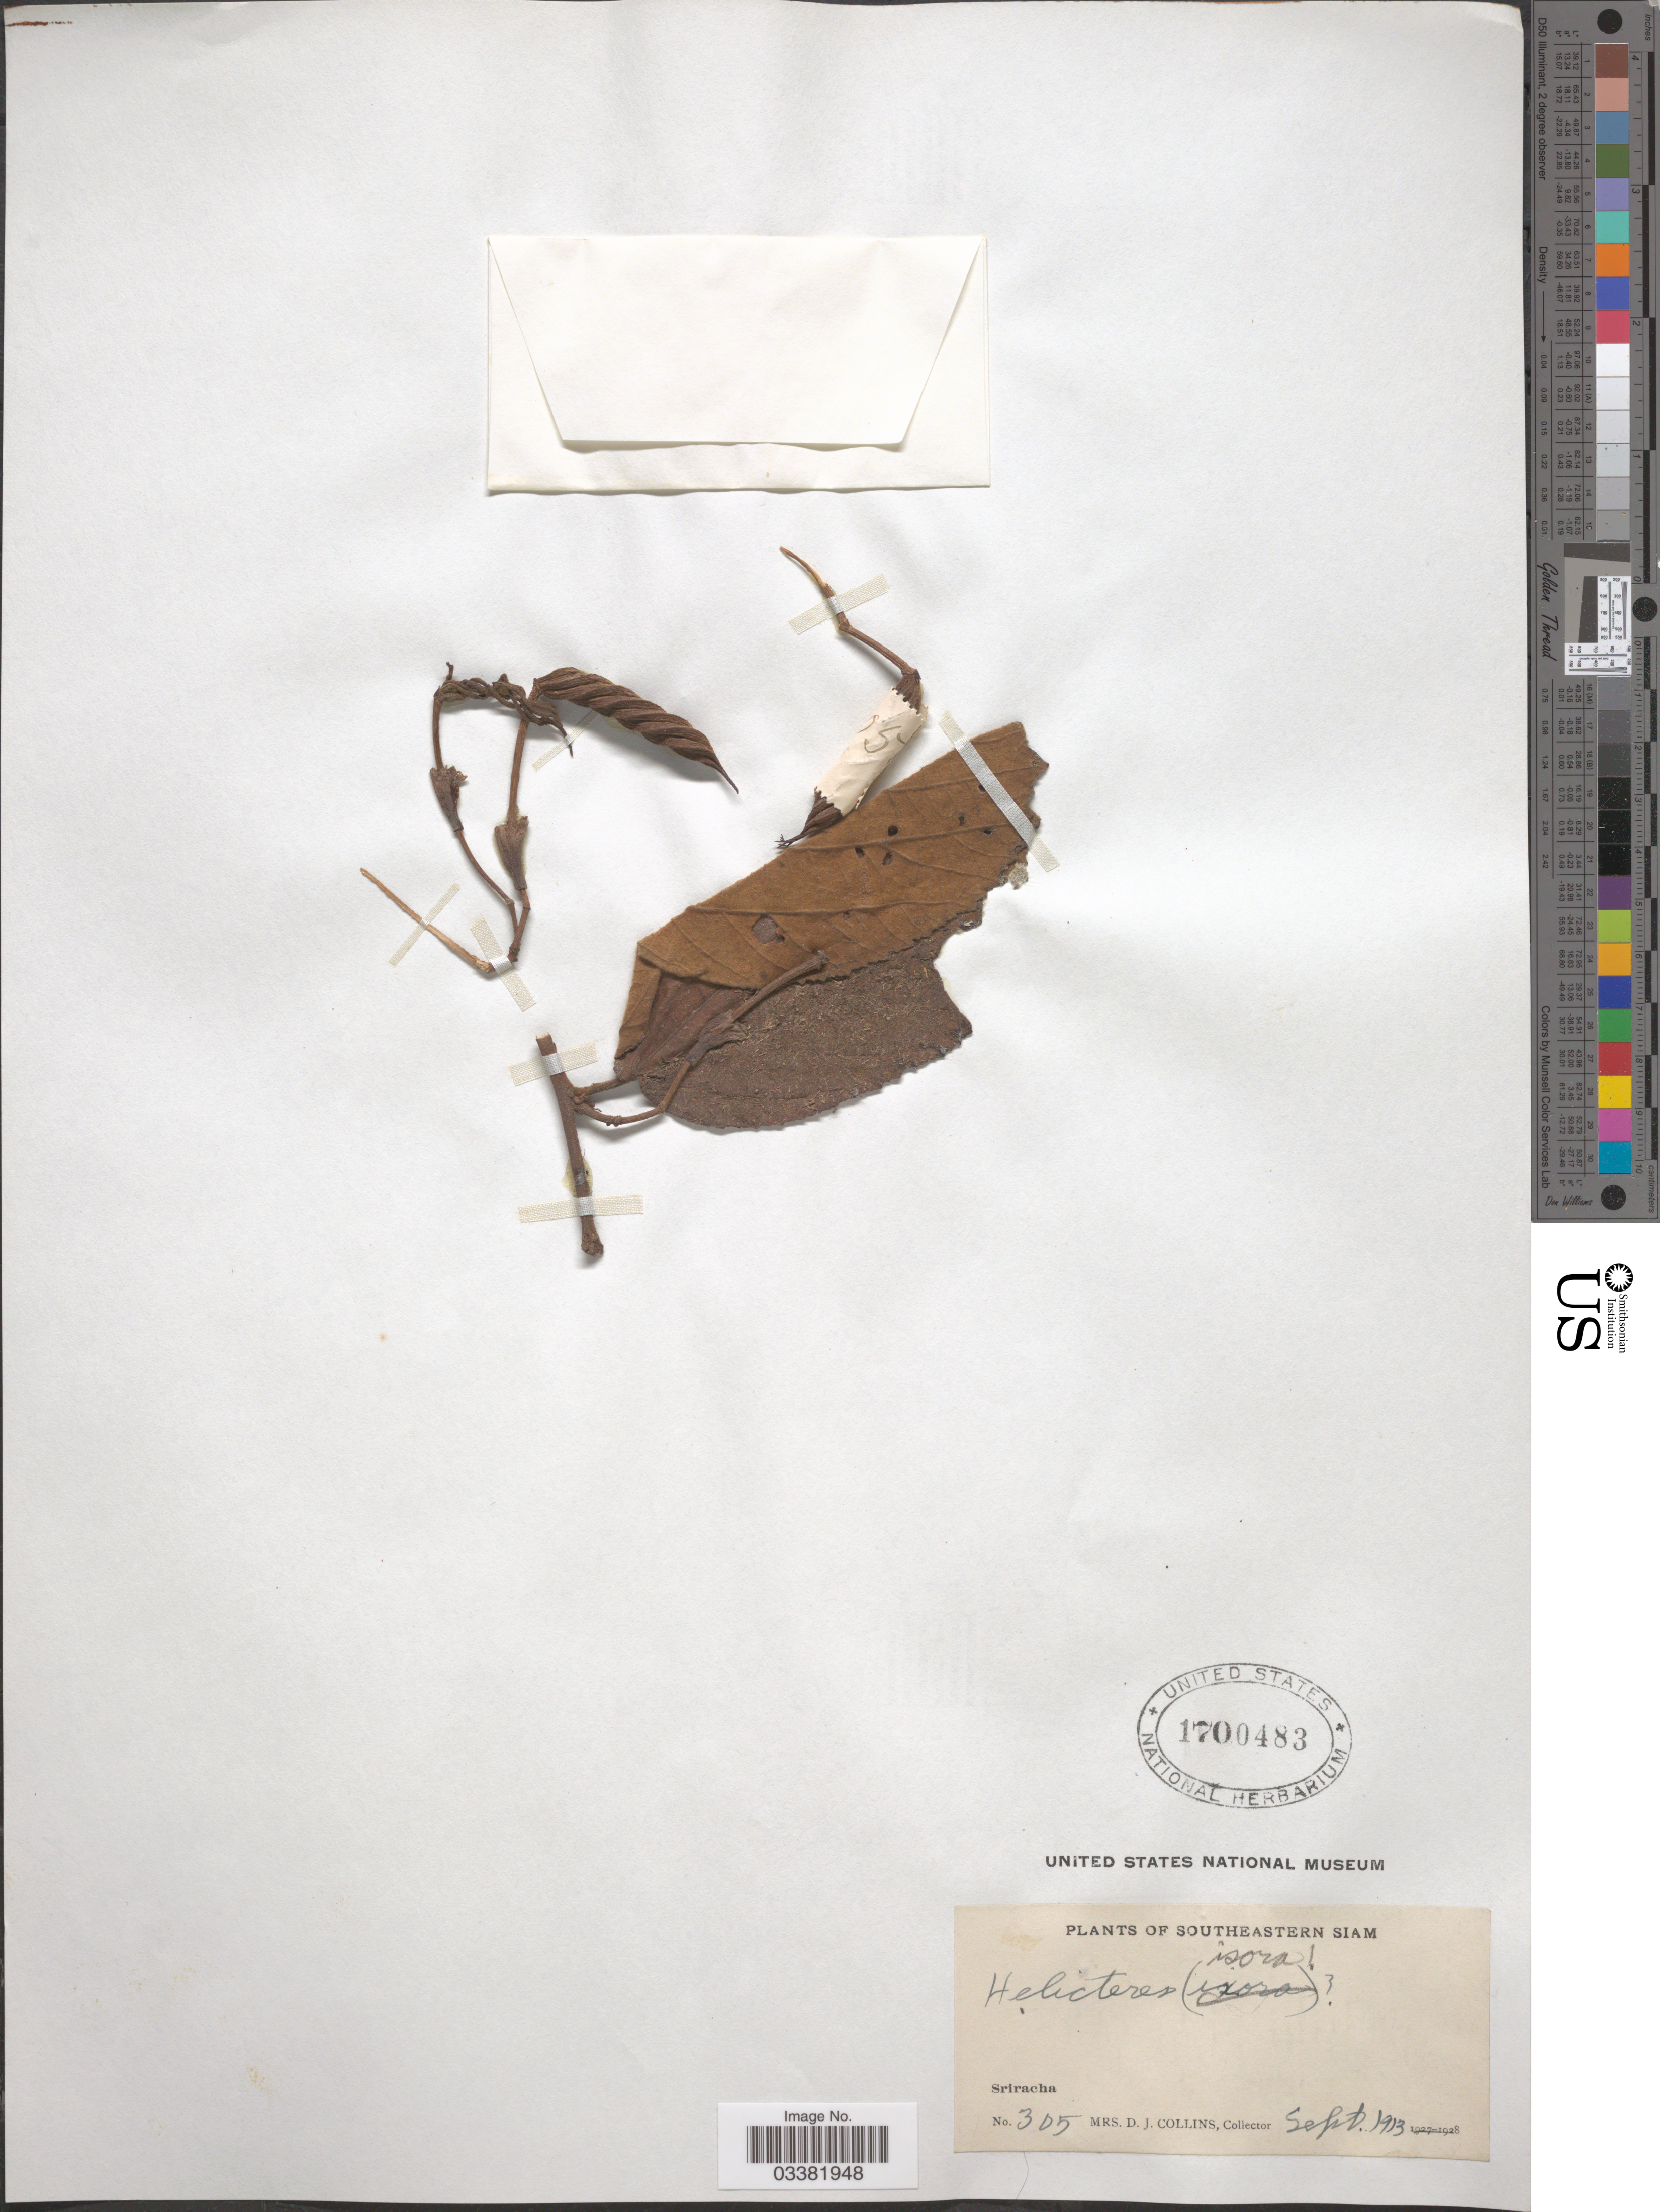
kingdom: Plantae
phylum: Tracheophyta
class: Magnoliopsida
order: Malvales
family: Malvaceae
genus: Helicteres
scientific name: Helicteres isora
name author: L.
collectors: Mrs. D. J. Collins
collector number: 305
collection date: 1913-09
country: Thailand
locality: Southeastern Siam. Sriracha.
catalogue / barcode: US 1700483